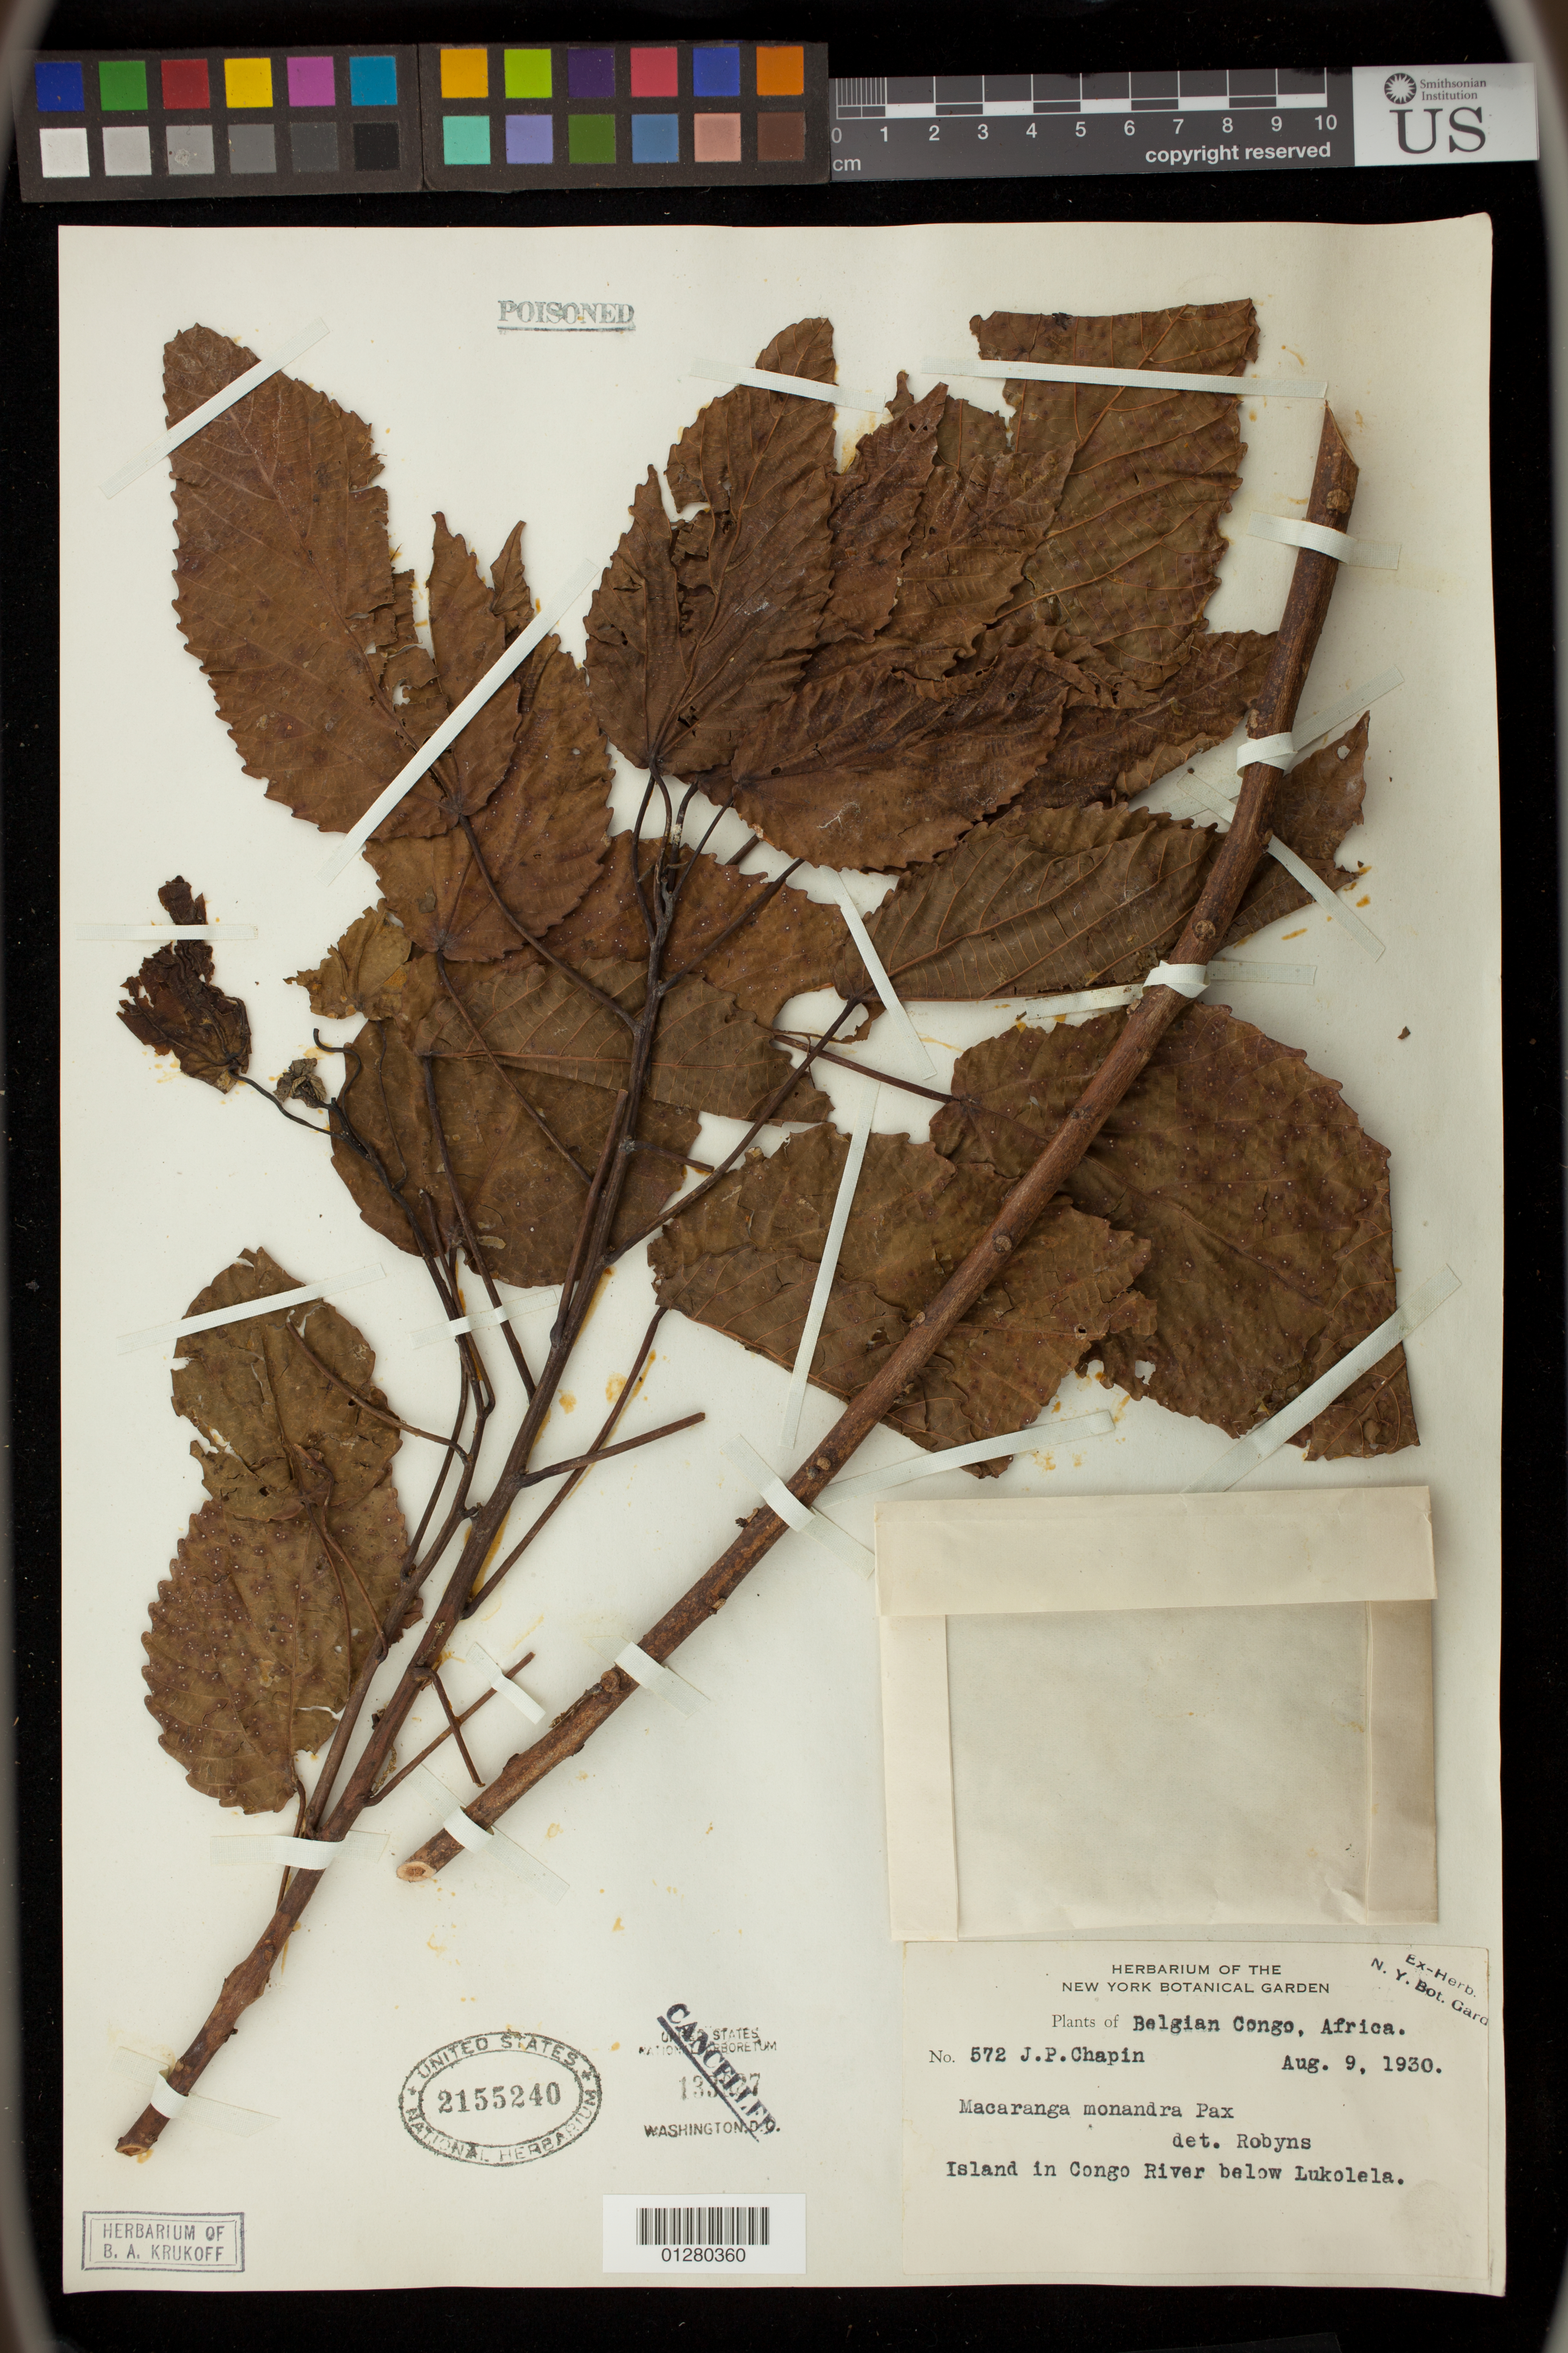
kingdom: Plantae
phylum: Tracheophyta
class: Magnoliopsida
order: Malpighiales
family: Euphorbiaceae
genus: Macaranga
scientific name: Macaranga monandra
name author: Müll. Arg.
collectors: J. Chapin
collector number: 572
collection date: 1930-08-09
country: Congo, Democratic Republic of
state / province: Equateur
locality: Belgian Congo,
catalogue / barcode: US 2155240